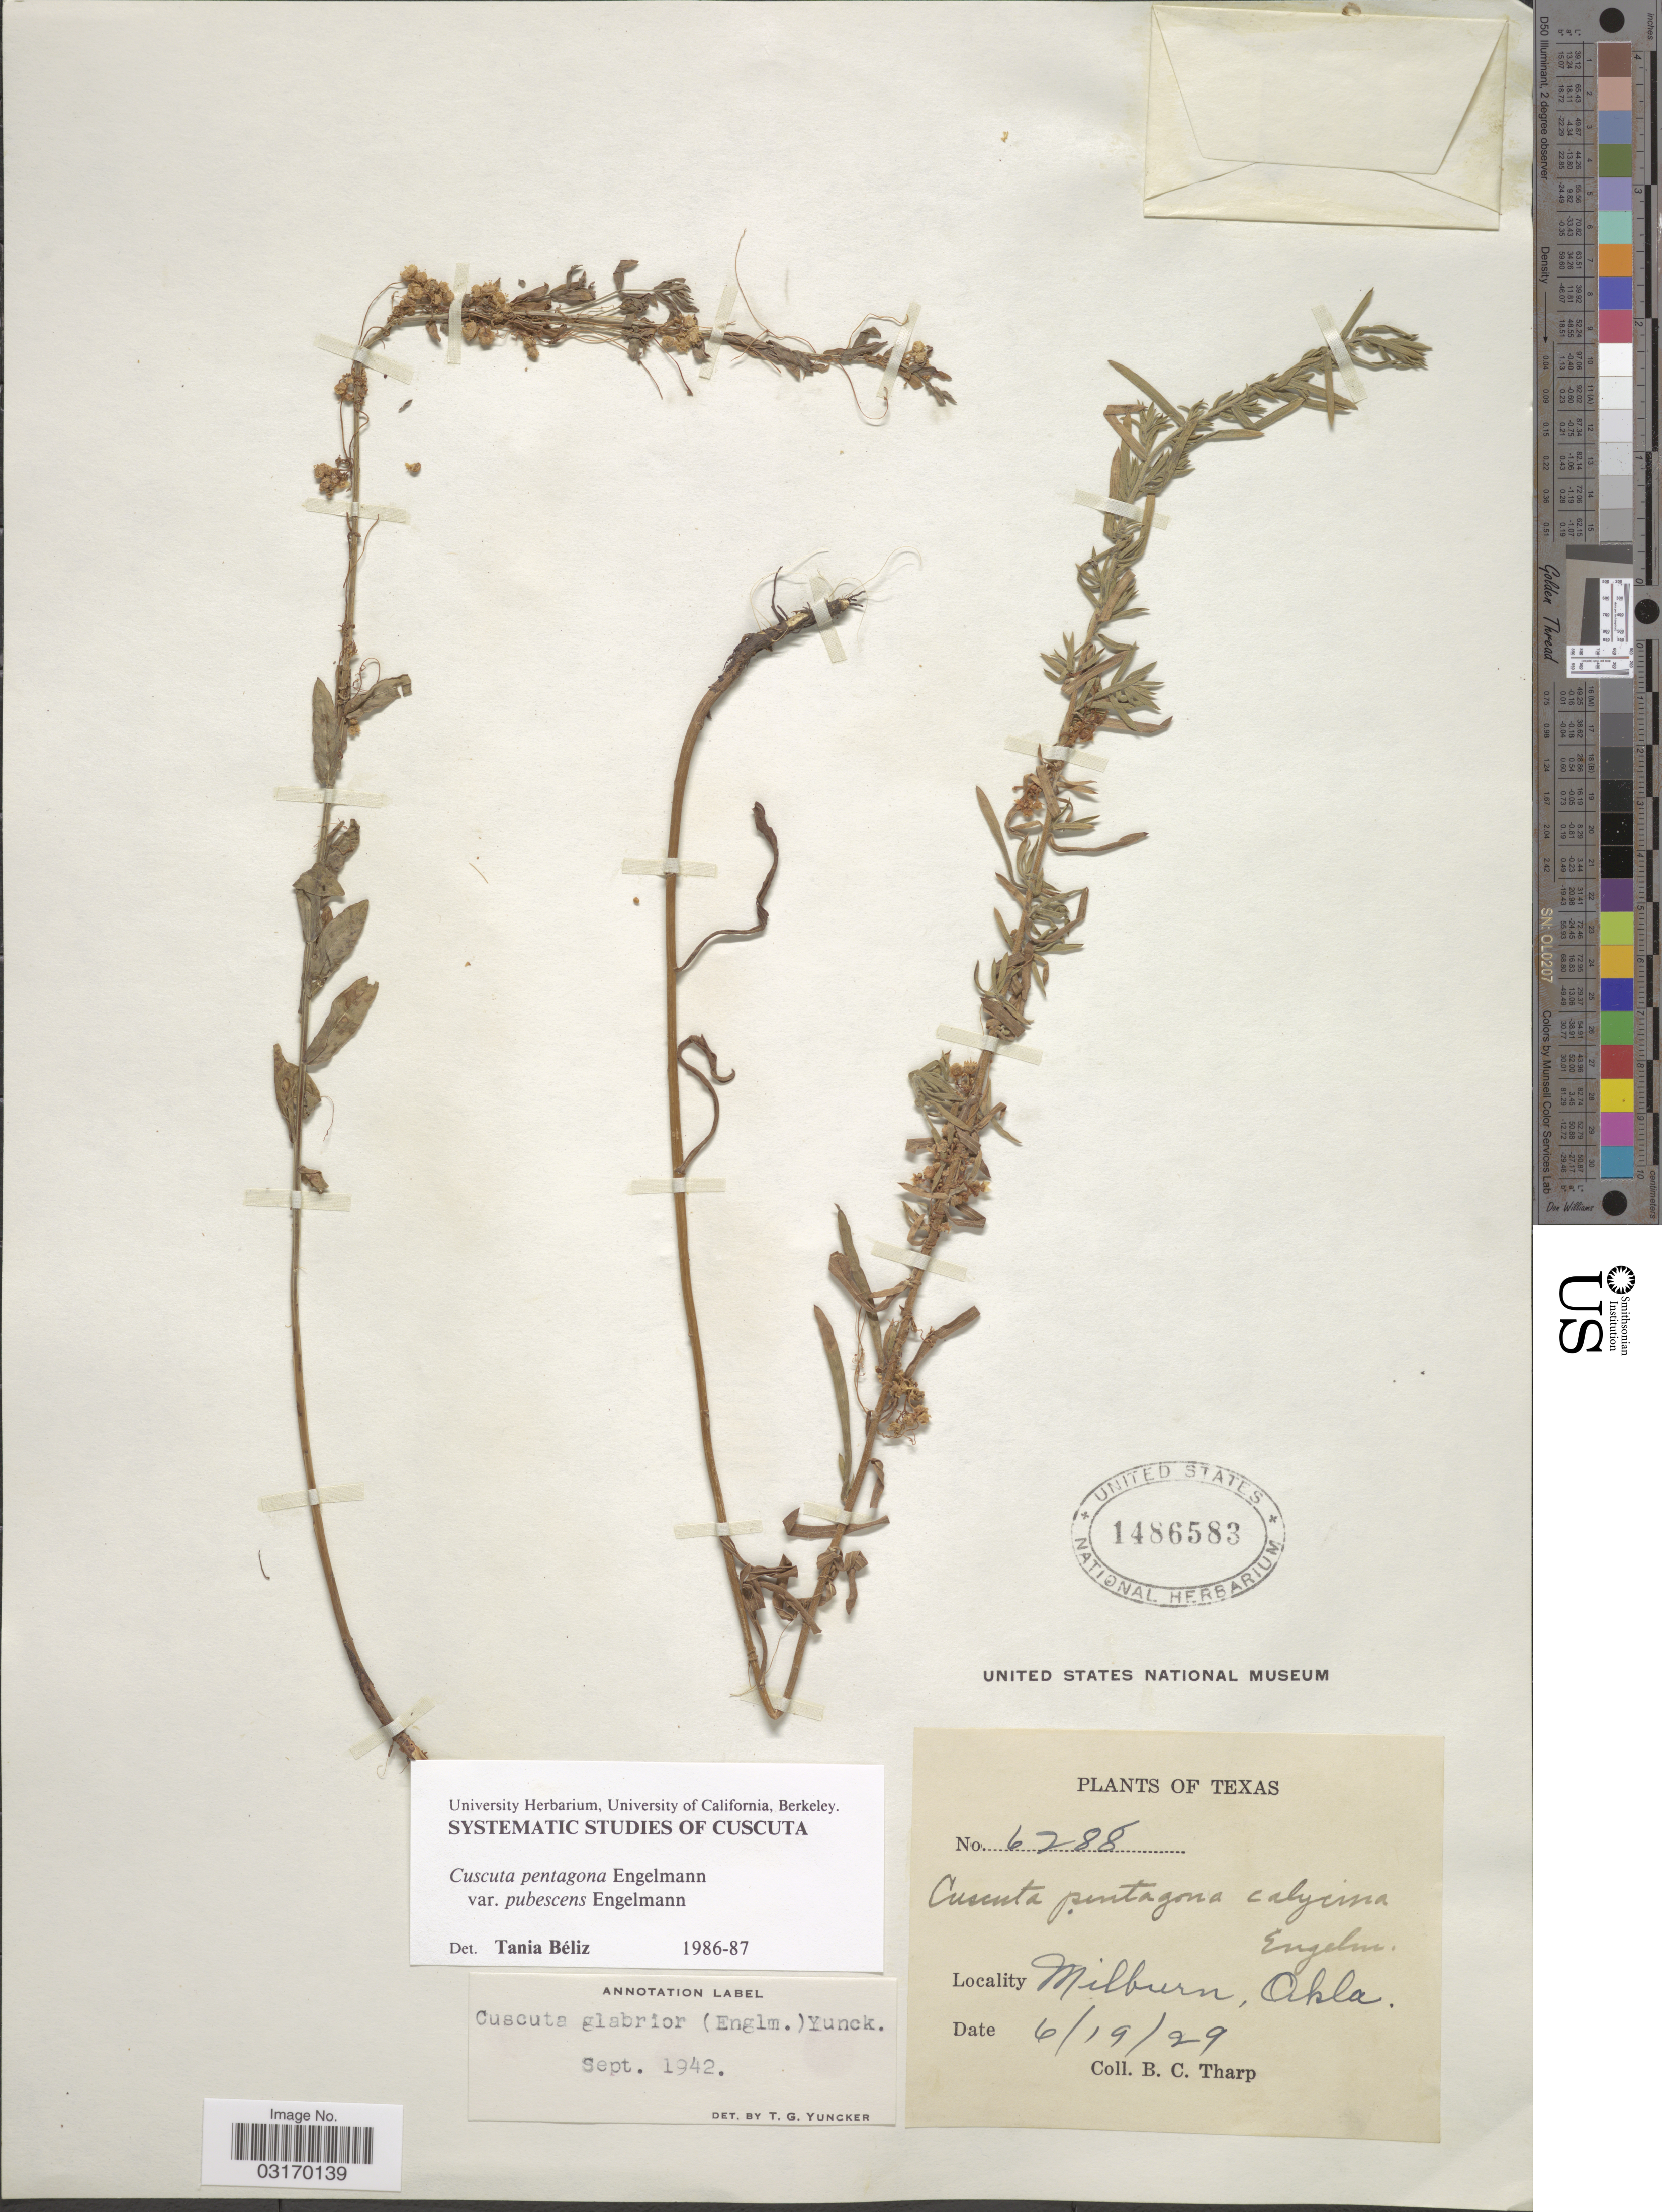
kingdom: Plantae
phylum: Tracheophyta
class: Magnoliopsida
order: Solanales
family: Convolvulaceae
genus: Cuscuta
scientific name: Cuscuta pentagona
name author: Engelm.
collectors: B. C. Tharp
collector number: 6288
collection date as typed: Transcribed d/m/y: 19/6/29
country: United States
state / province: Oklahoma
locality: Milburn, Okla.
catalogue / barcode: US 1486583